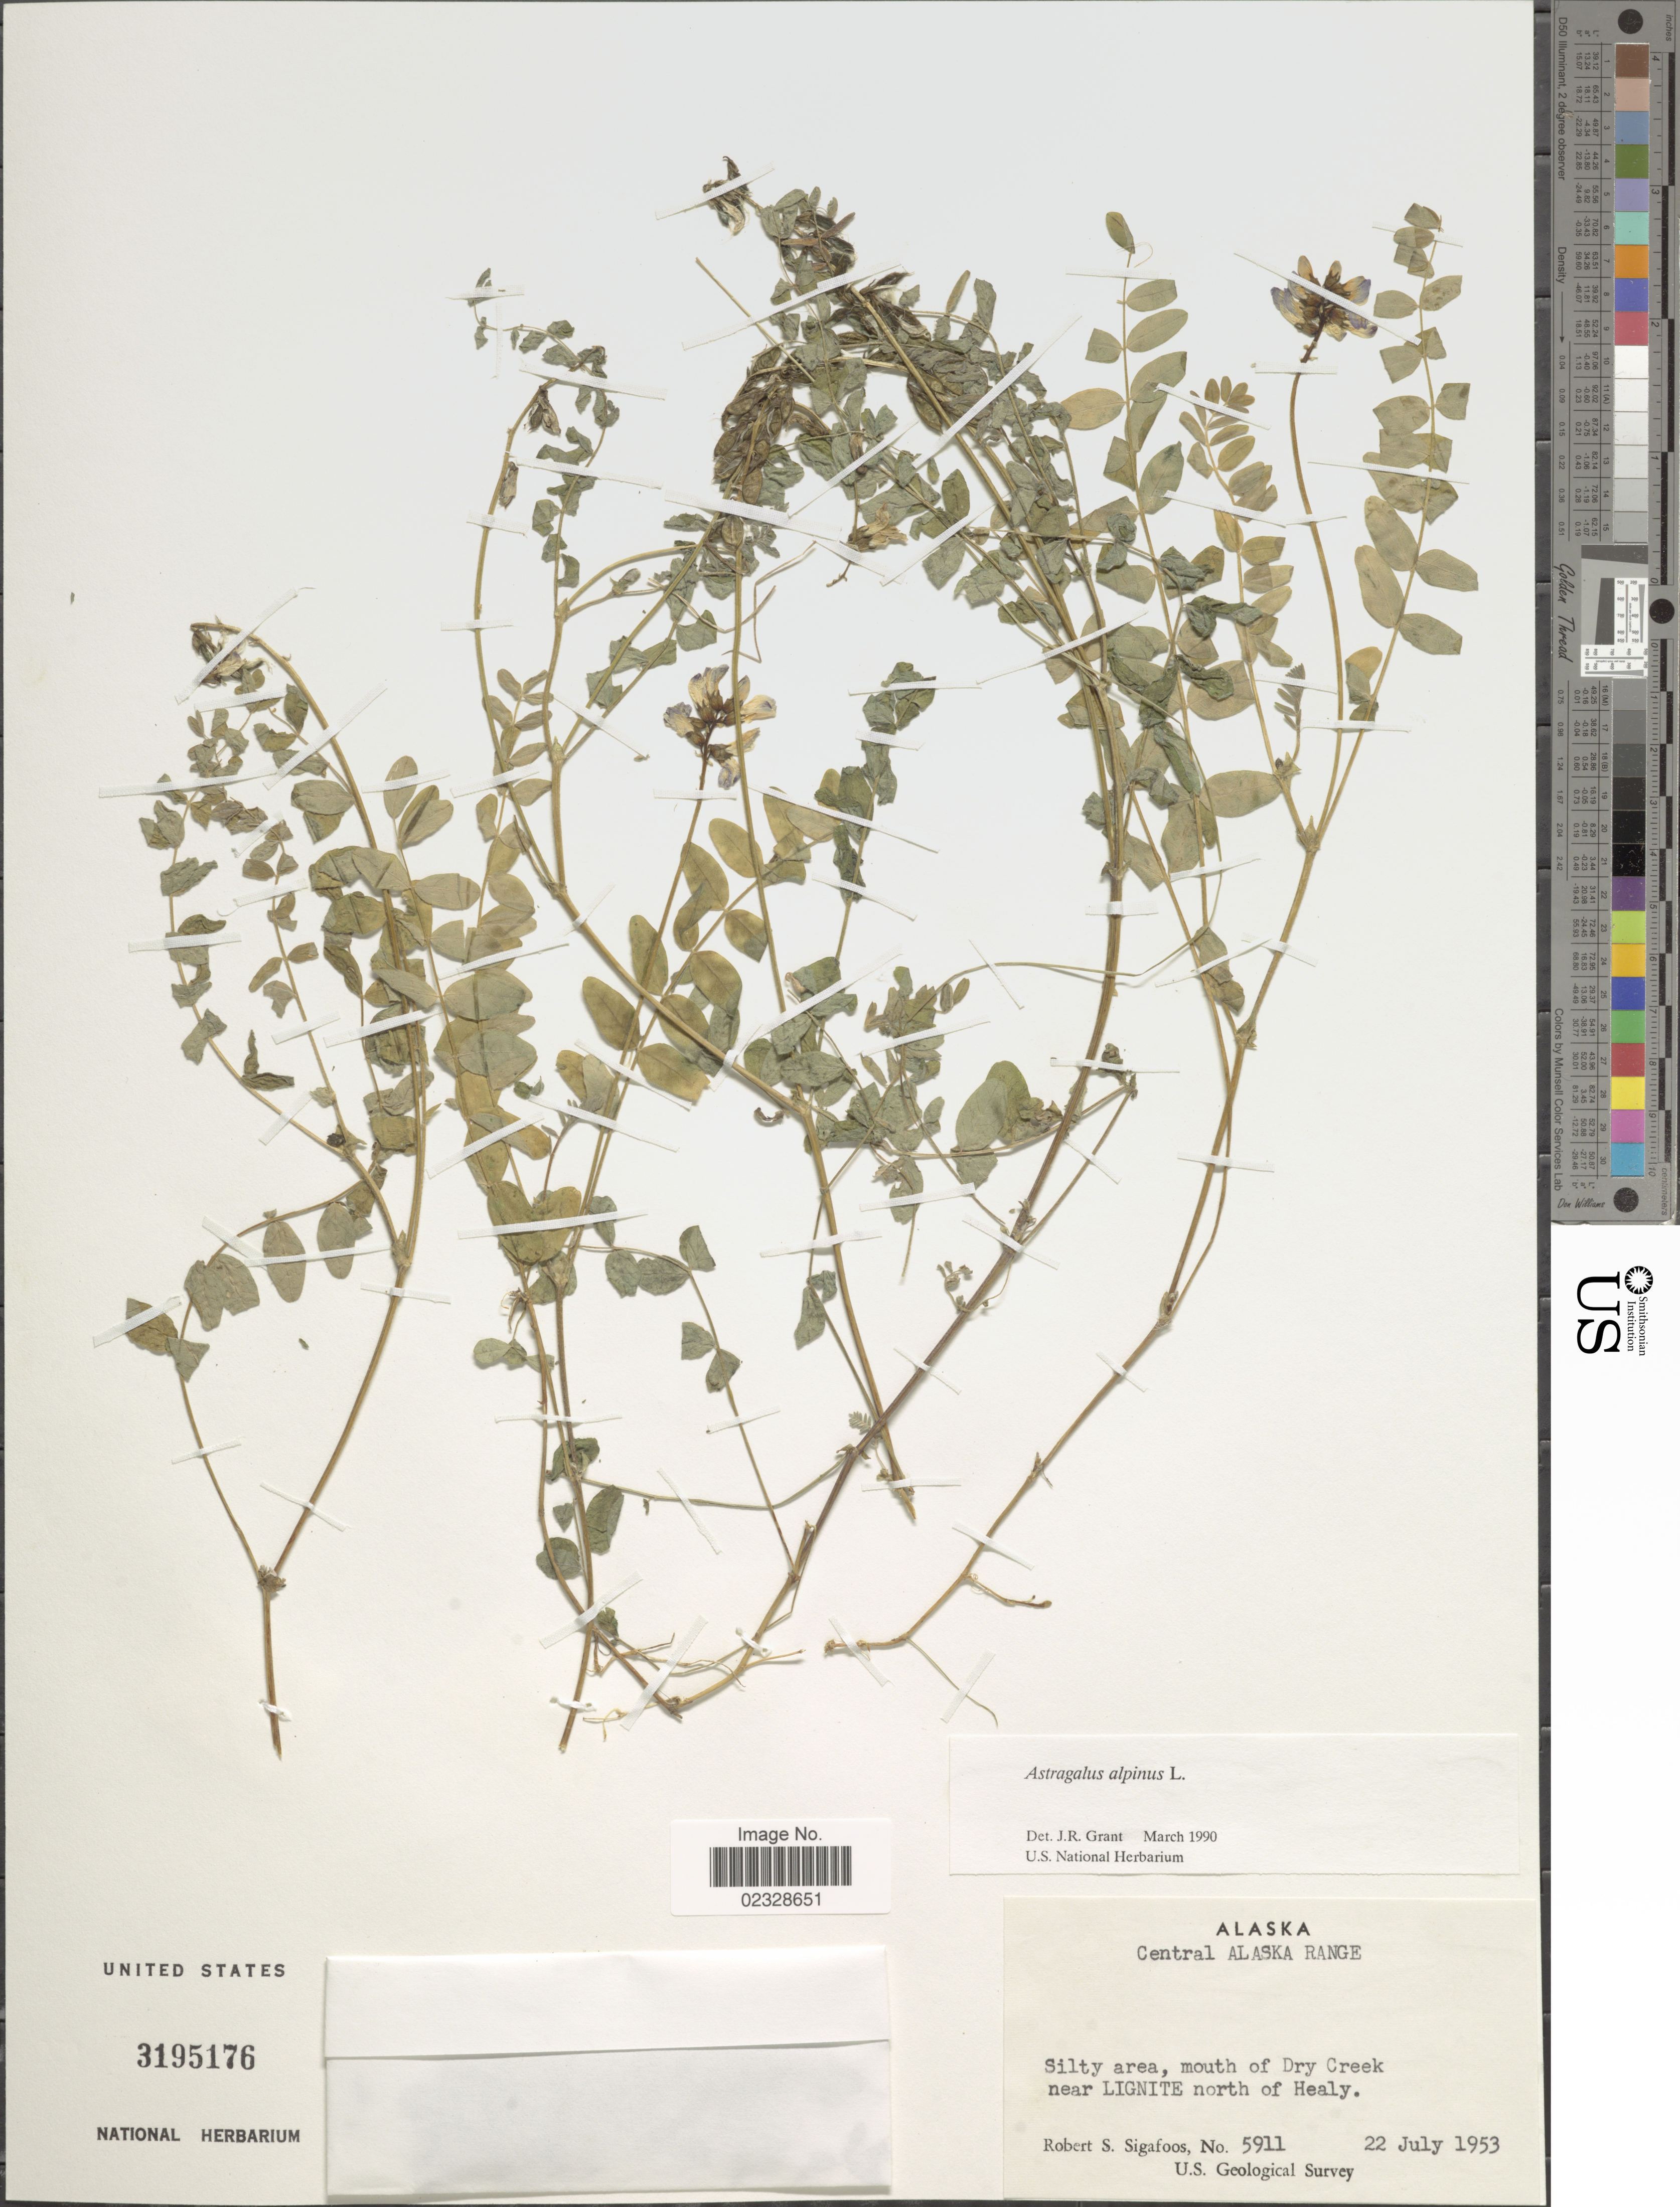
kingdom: Plantae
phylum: Tracheophyta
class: Magnoliopsida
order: Fabales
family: Fabaceae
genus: Astragalus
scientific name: Astragalus alpinus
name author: L.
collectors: R. Sigafoos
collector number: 5911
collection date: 1953-07-22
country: United States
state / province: Alaska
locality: Central Alaska Range. Silty area, mouth of Dry Creek near Lignite north of Healy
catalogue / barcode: US 3195176